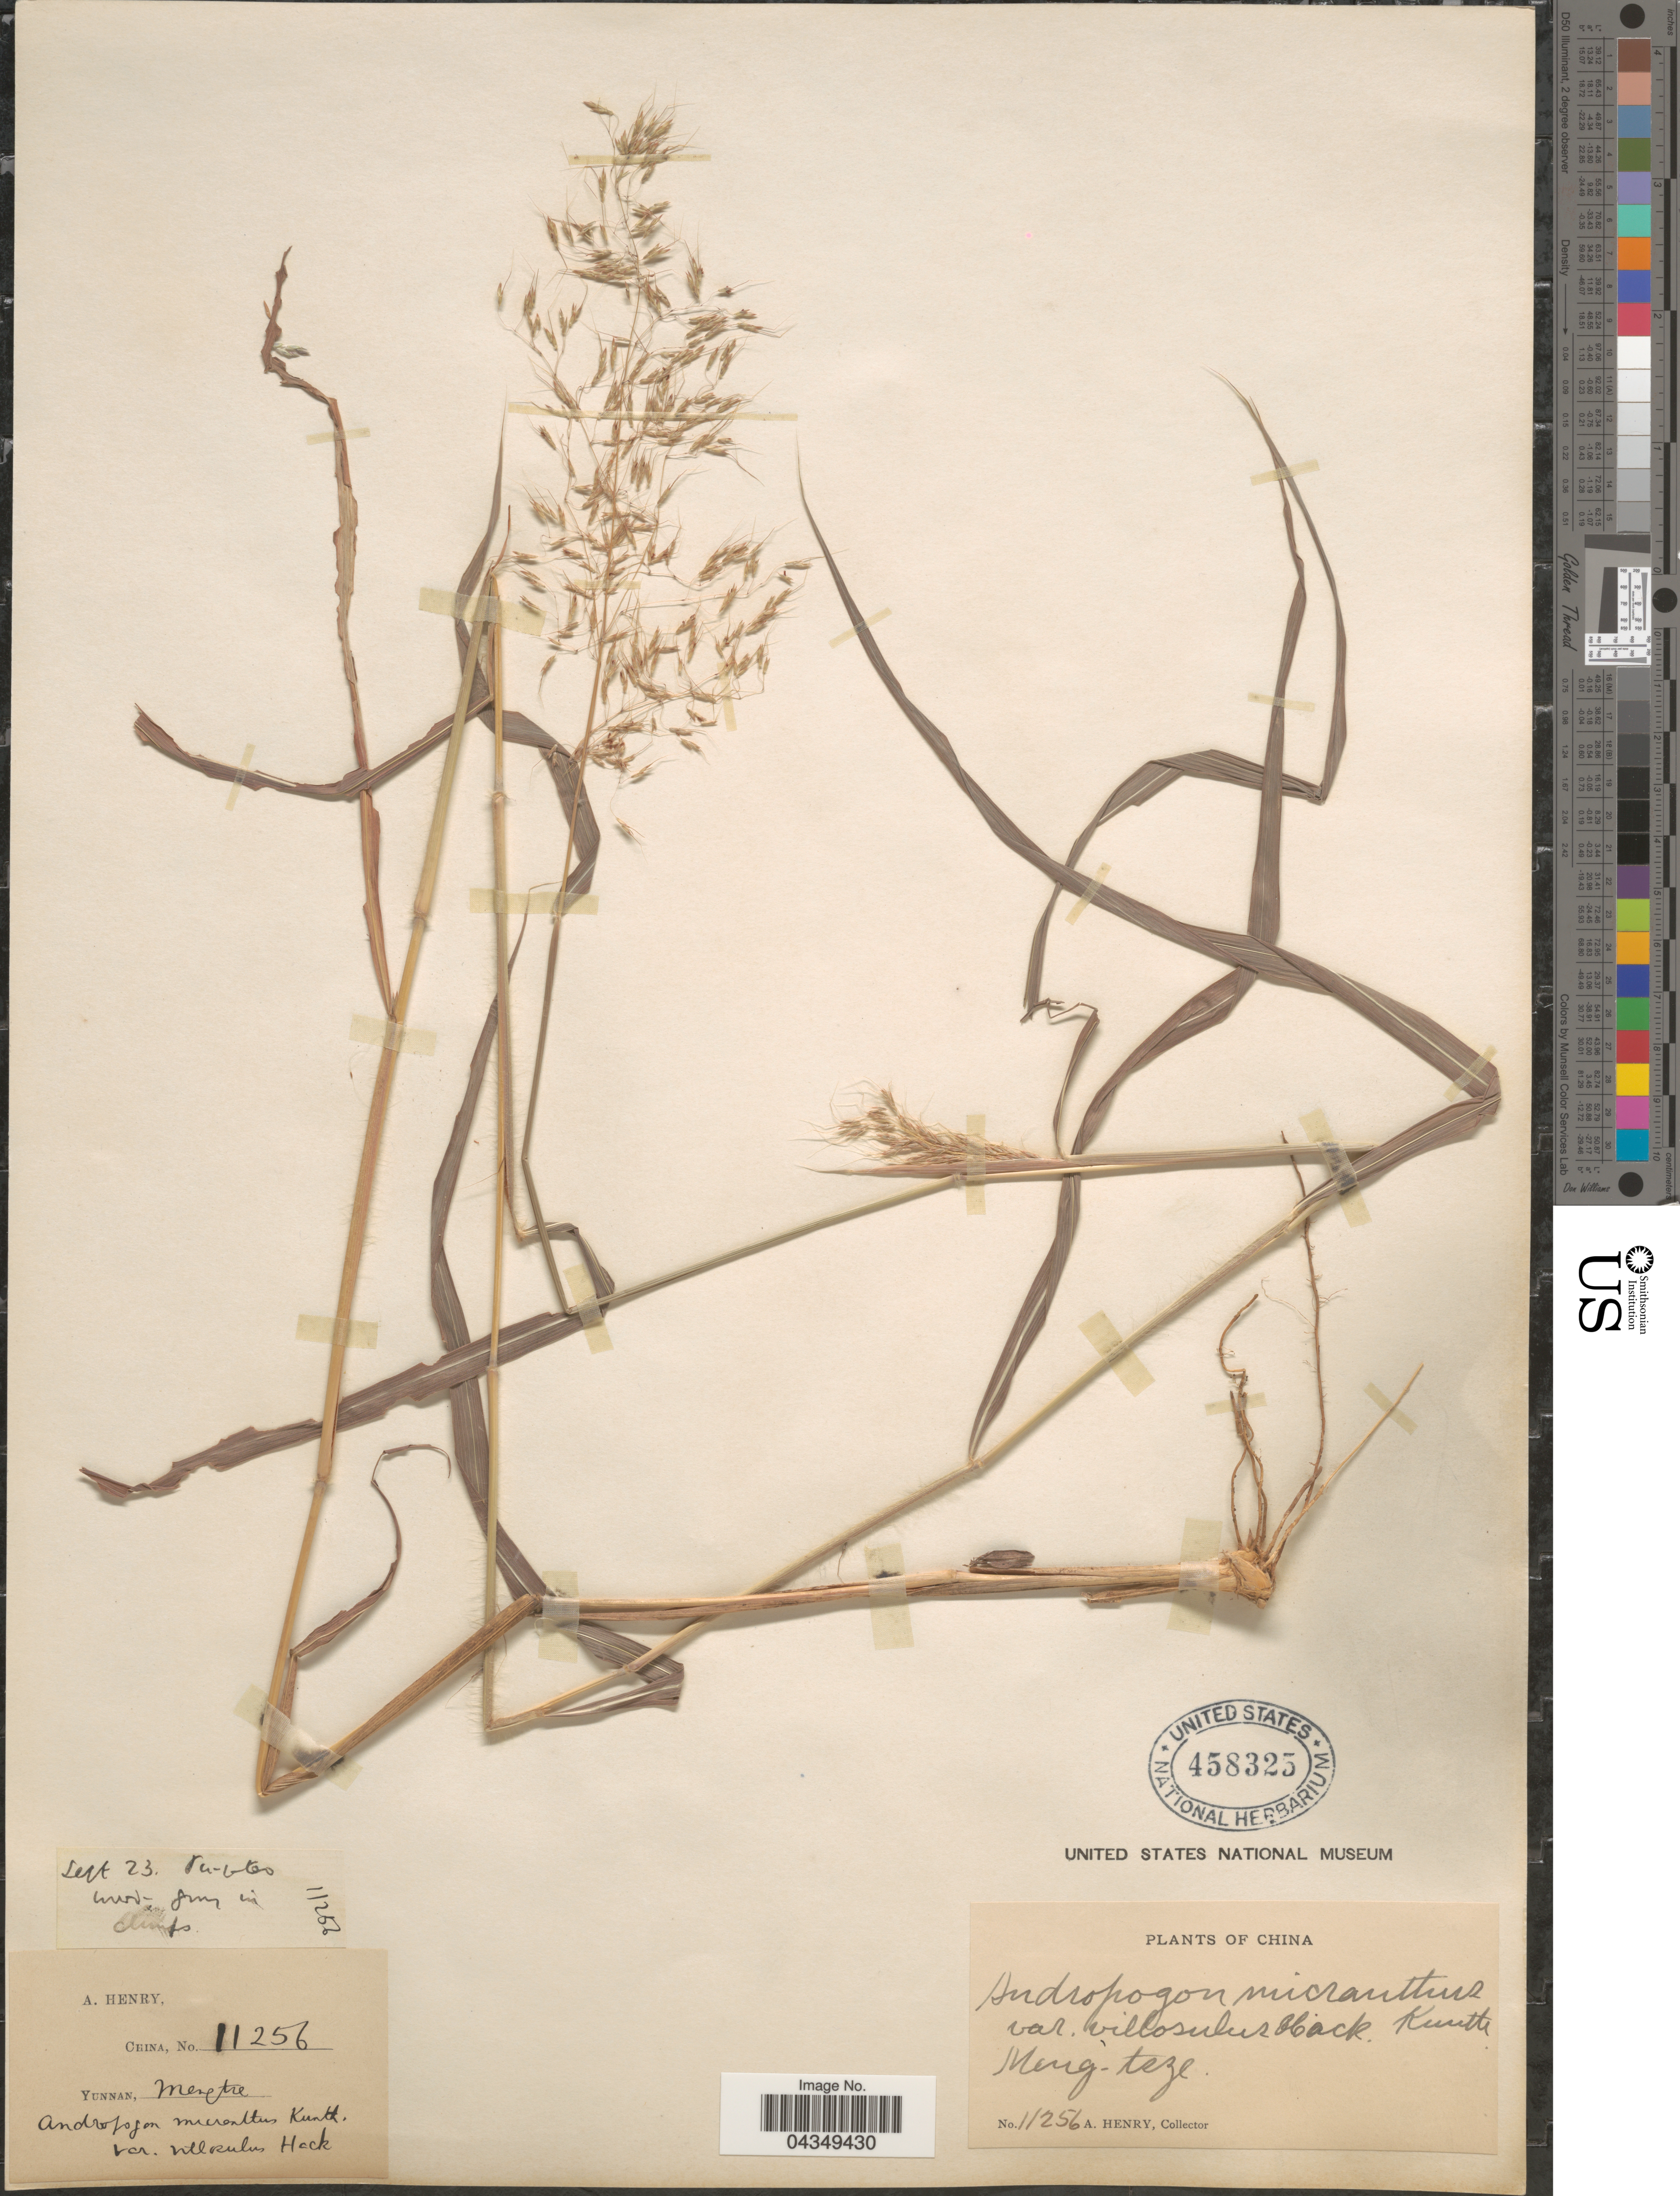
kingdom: Plantae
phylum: Tracheophyta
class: Liliopsida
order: Poales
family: Poaceae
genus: Capillipedium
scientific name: Capillipedium assimile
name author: (Steud.) A. Camus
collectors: A. Henry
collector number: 11256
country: China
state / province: Yunnan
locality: Mengtse. Meng-tsze.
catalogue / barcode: US 458325